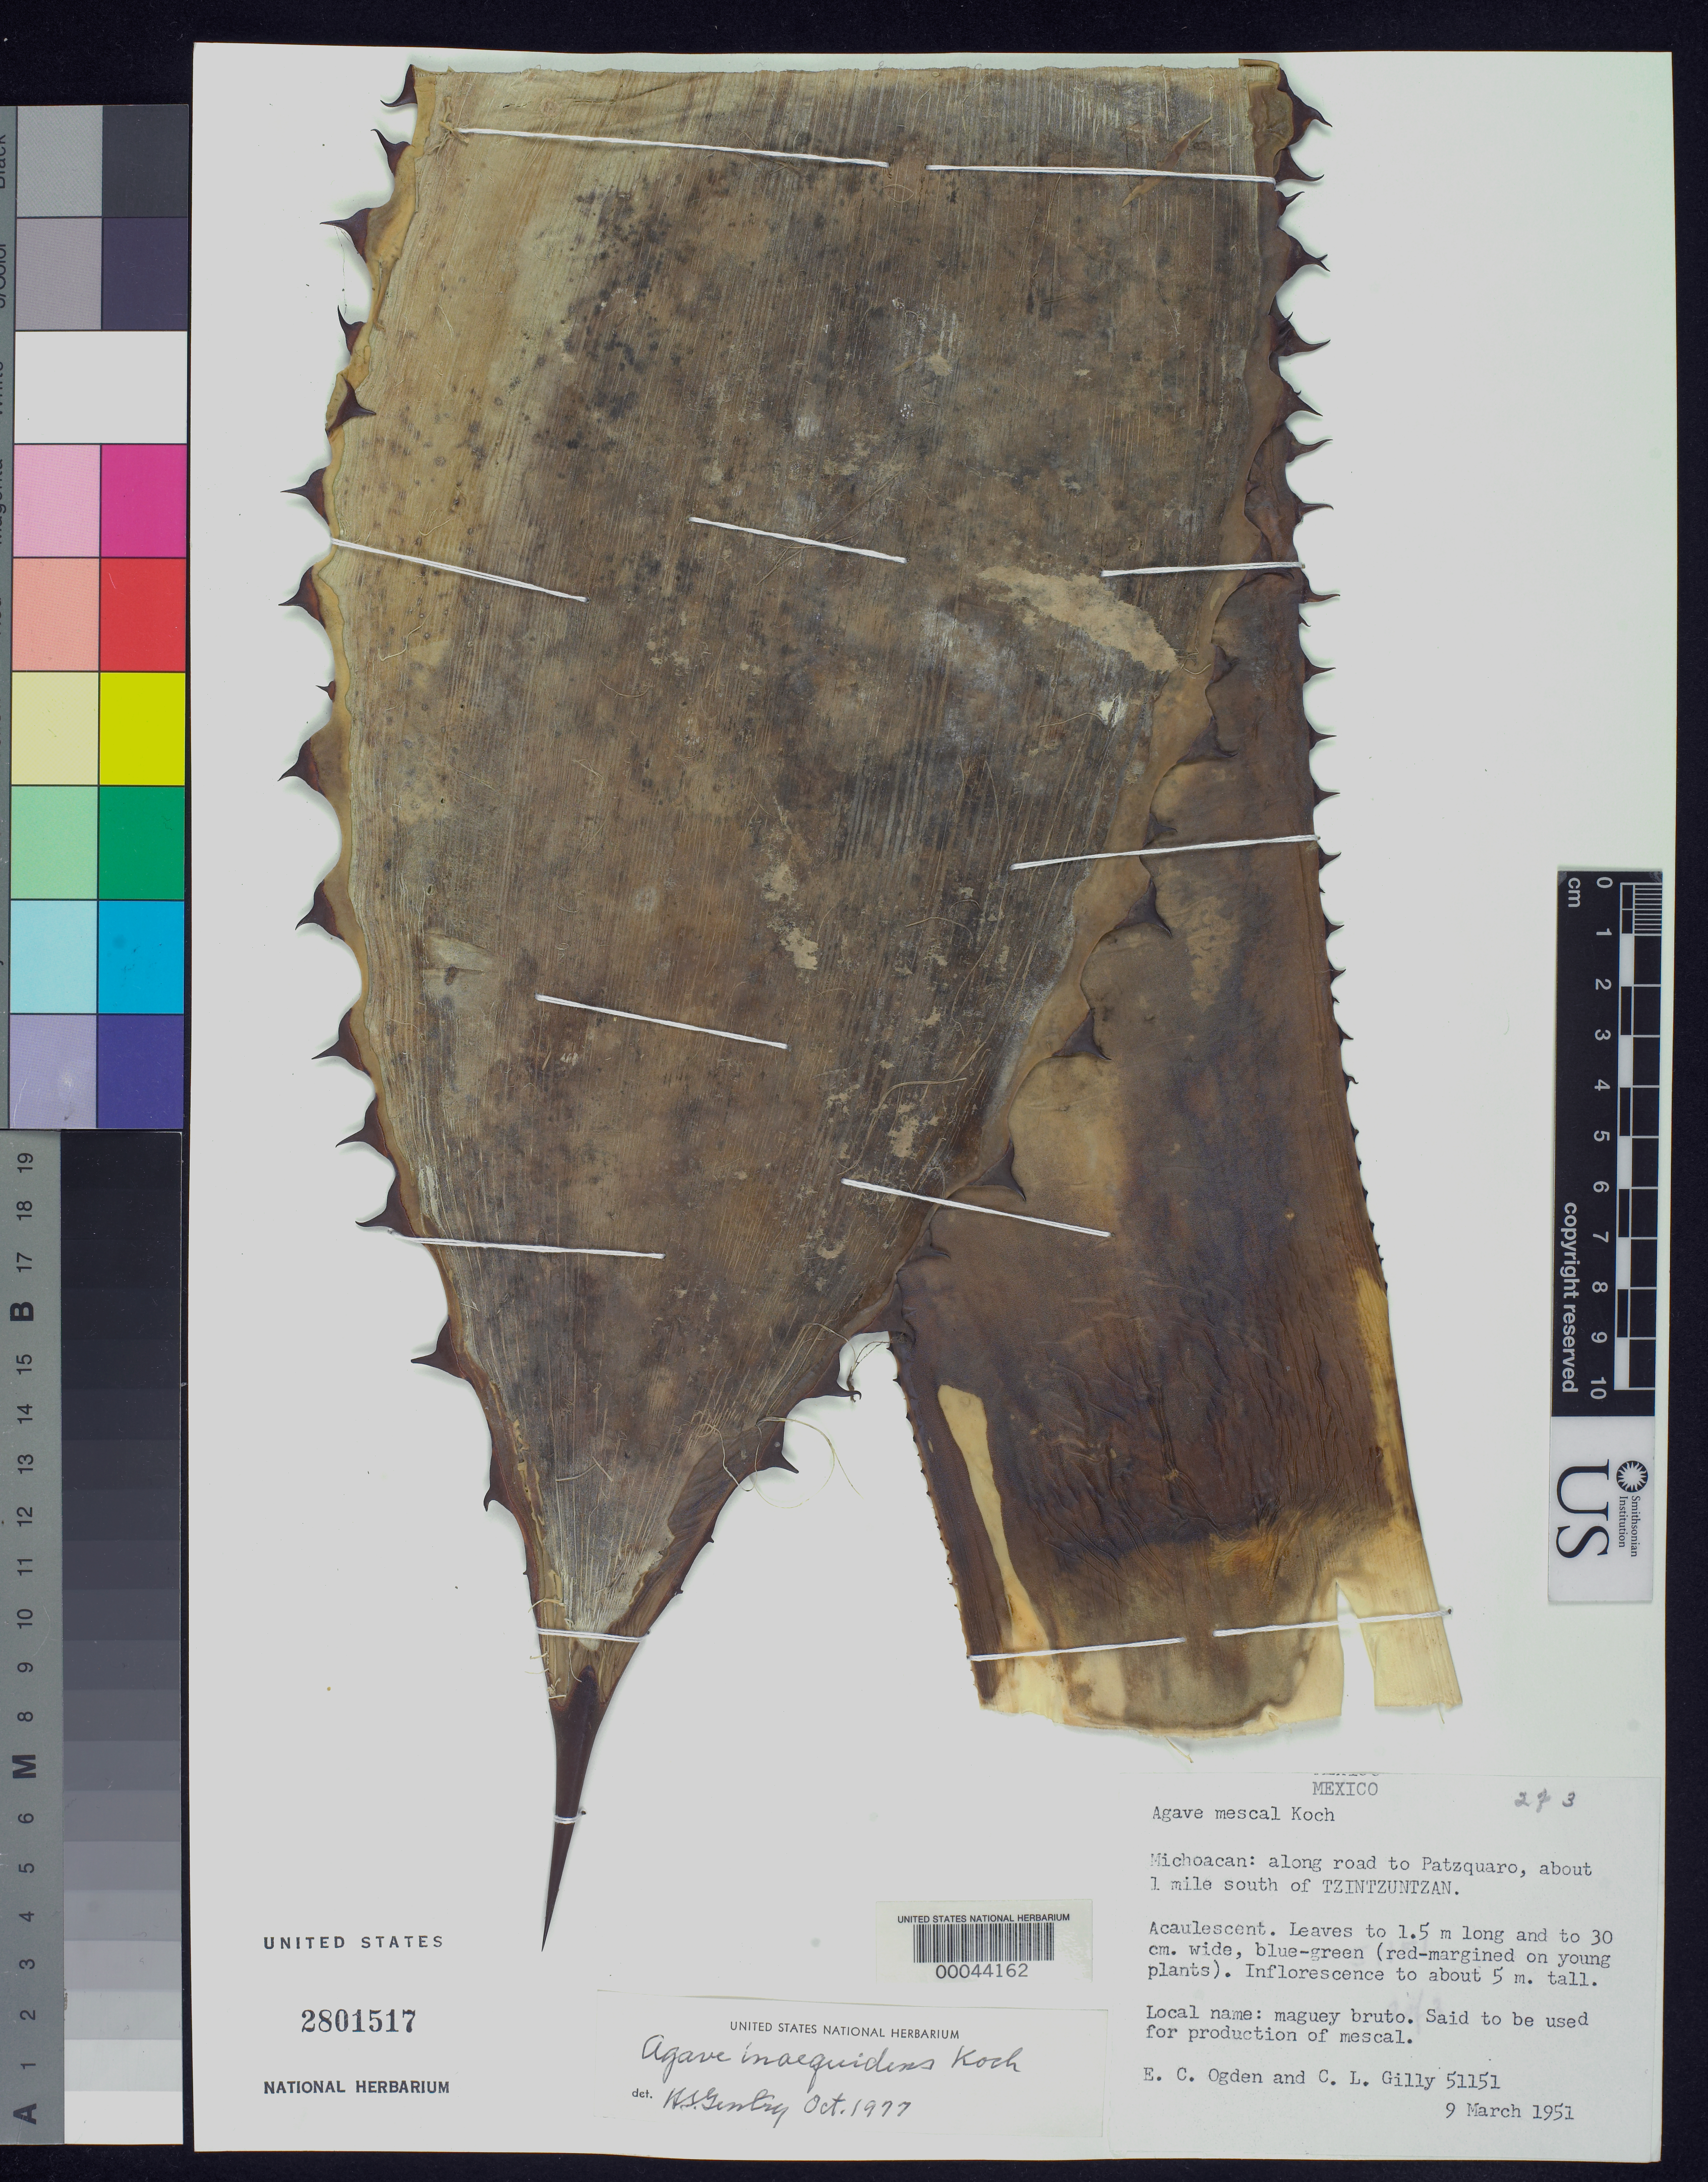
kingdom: Plantae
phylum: Tracheophyta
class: Liliopsida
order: Asparagales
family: Asparagaceae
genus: Agave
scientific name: Agave inaequidens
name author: K. Koch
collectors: E. C. Ogden & C. Gilly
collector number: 51151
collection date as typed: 09 Mar 1951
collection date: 1951-03-09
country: Mexico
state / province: Michoacán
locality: Along road to Patzquaro, about 1 mi S of Tzintzuntzan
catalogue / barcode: US 2801517